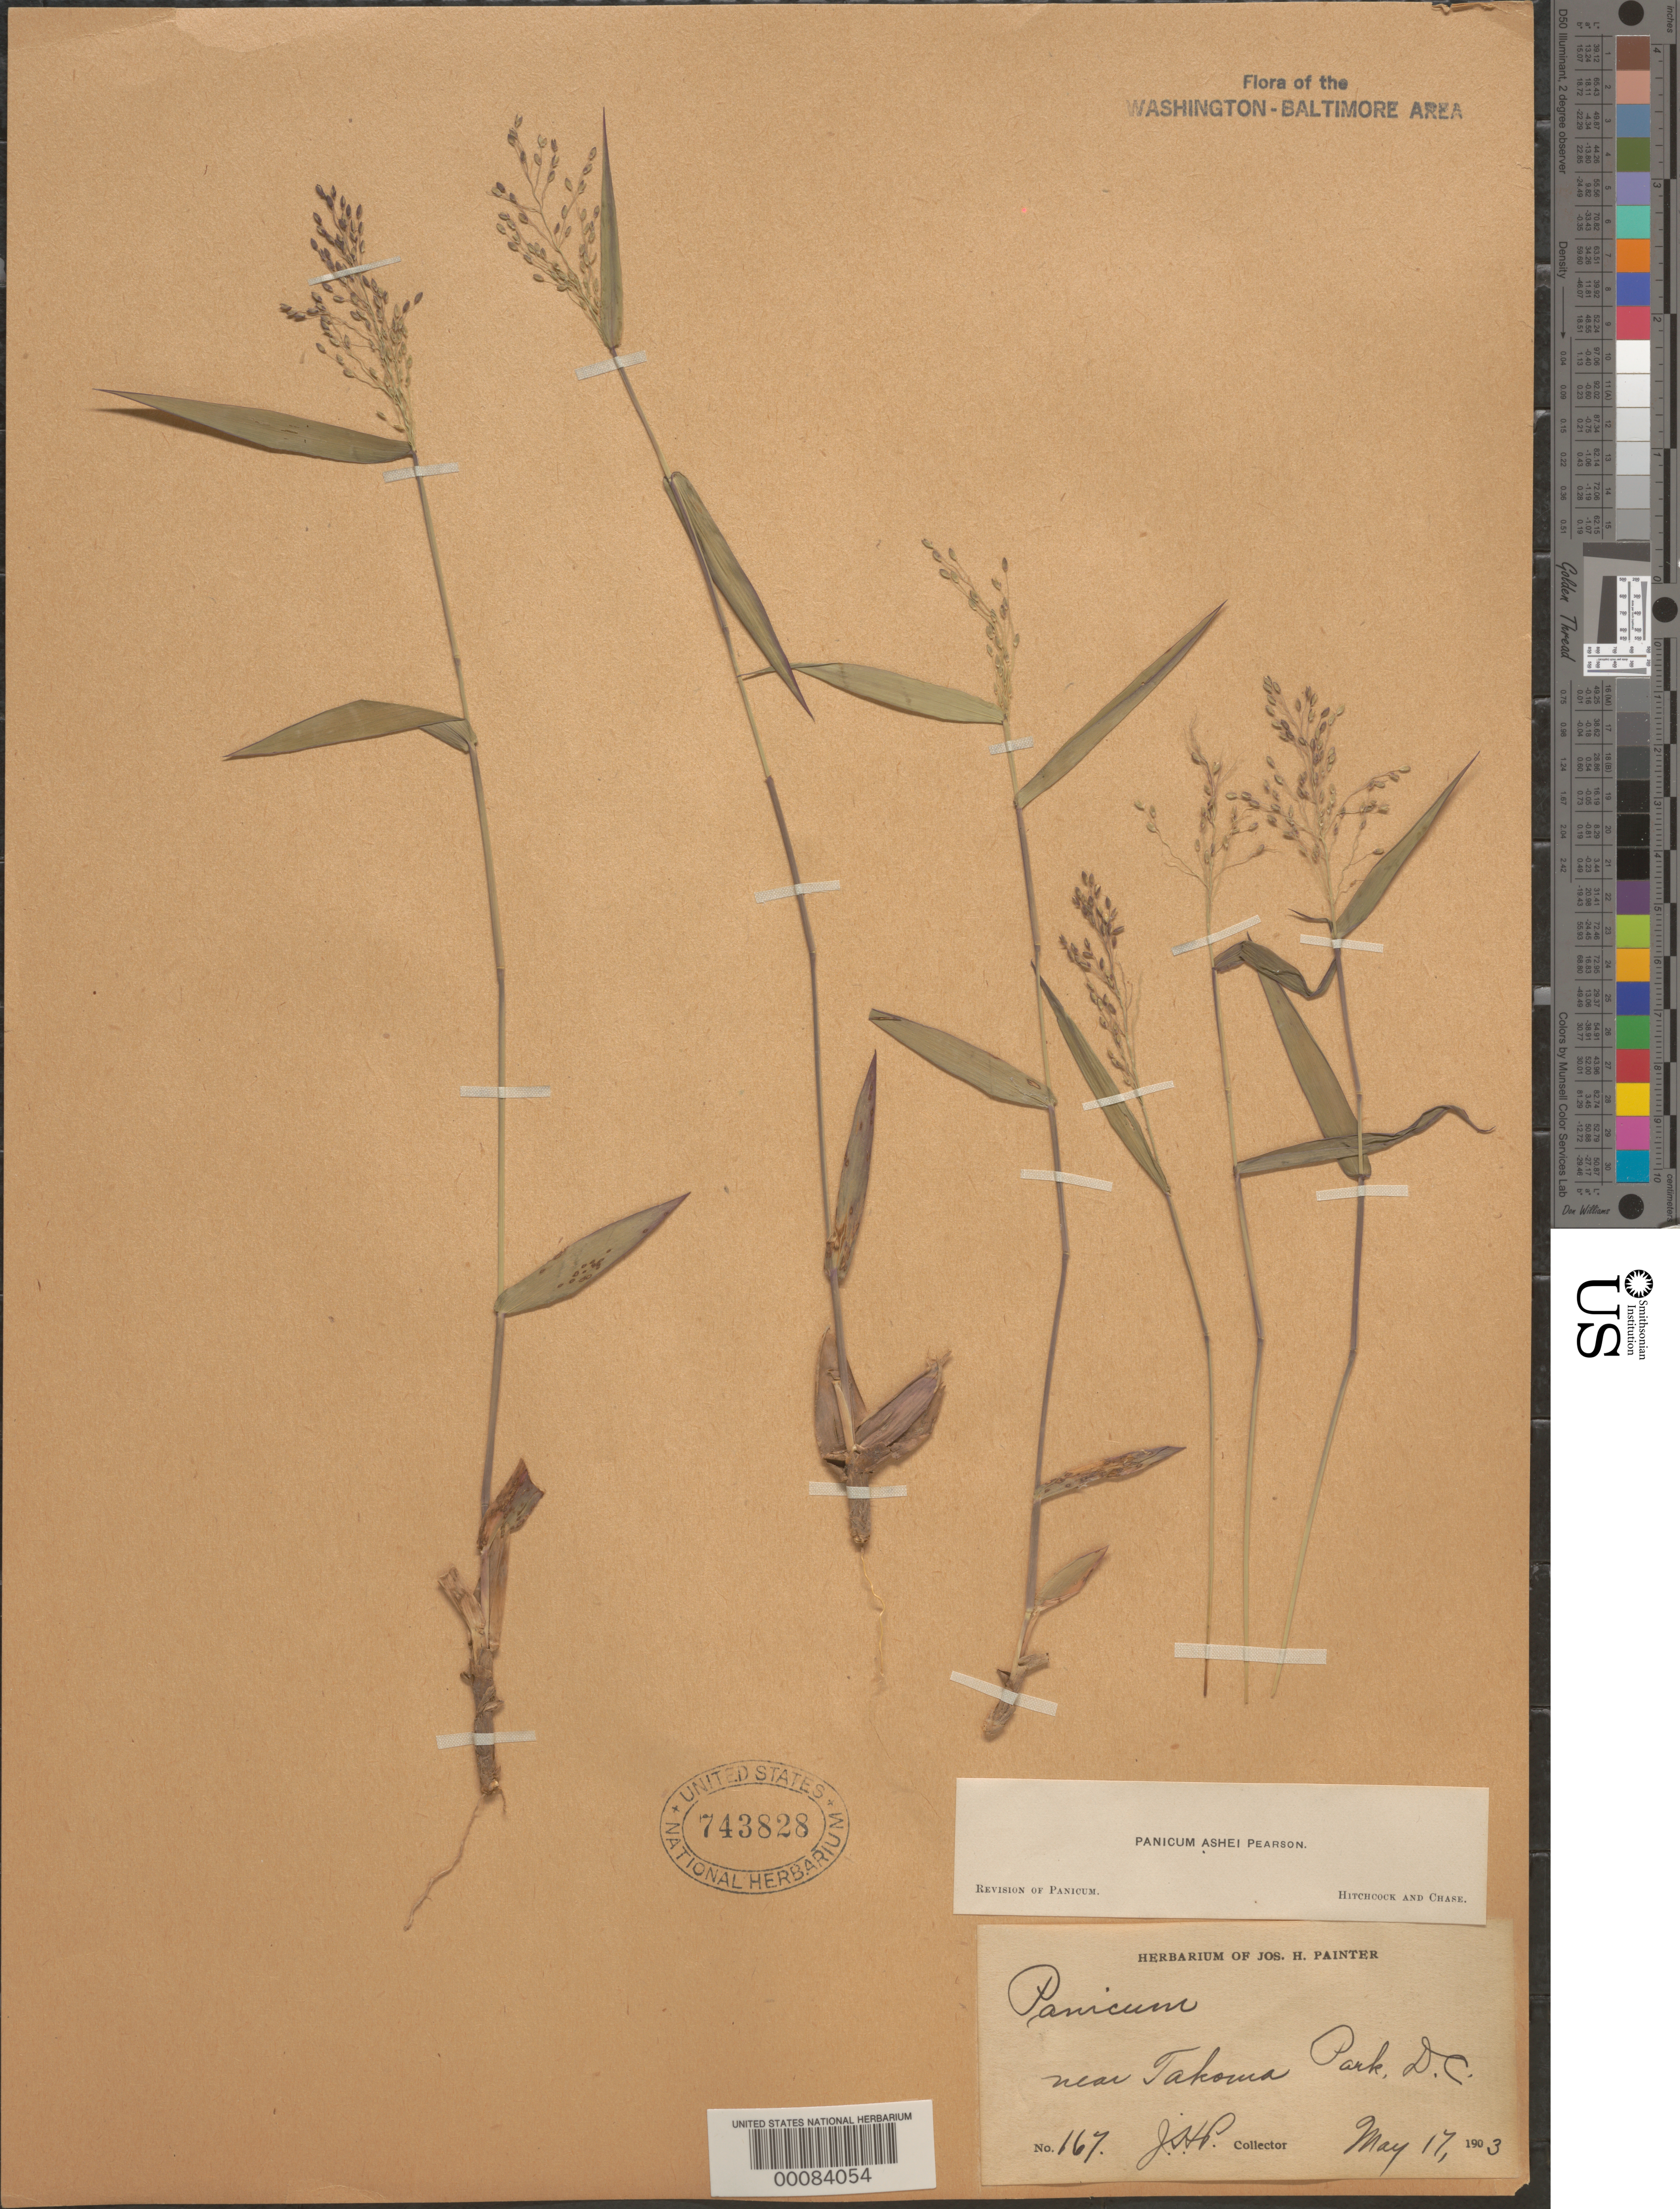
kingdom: Plantae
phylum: Tracheophyta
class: Liliopsida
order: Poales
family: Poaceae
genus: Dichanthelium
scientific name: Dichanthelium commutatum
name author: (Schult.) Gould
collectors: J. H. Painter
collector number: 167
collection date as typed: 17 May 1903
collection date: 1903-05-17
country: United States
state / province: District of Columbia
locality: Near Takoma Park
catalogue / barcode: US 743828